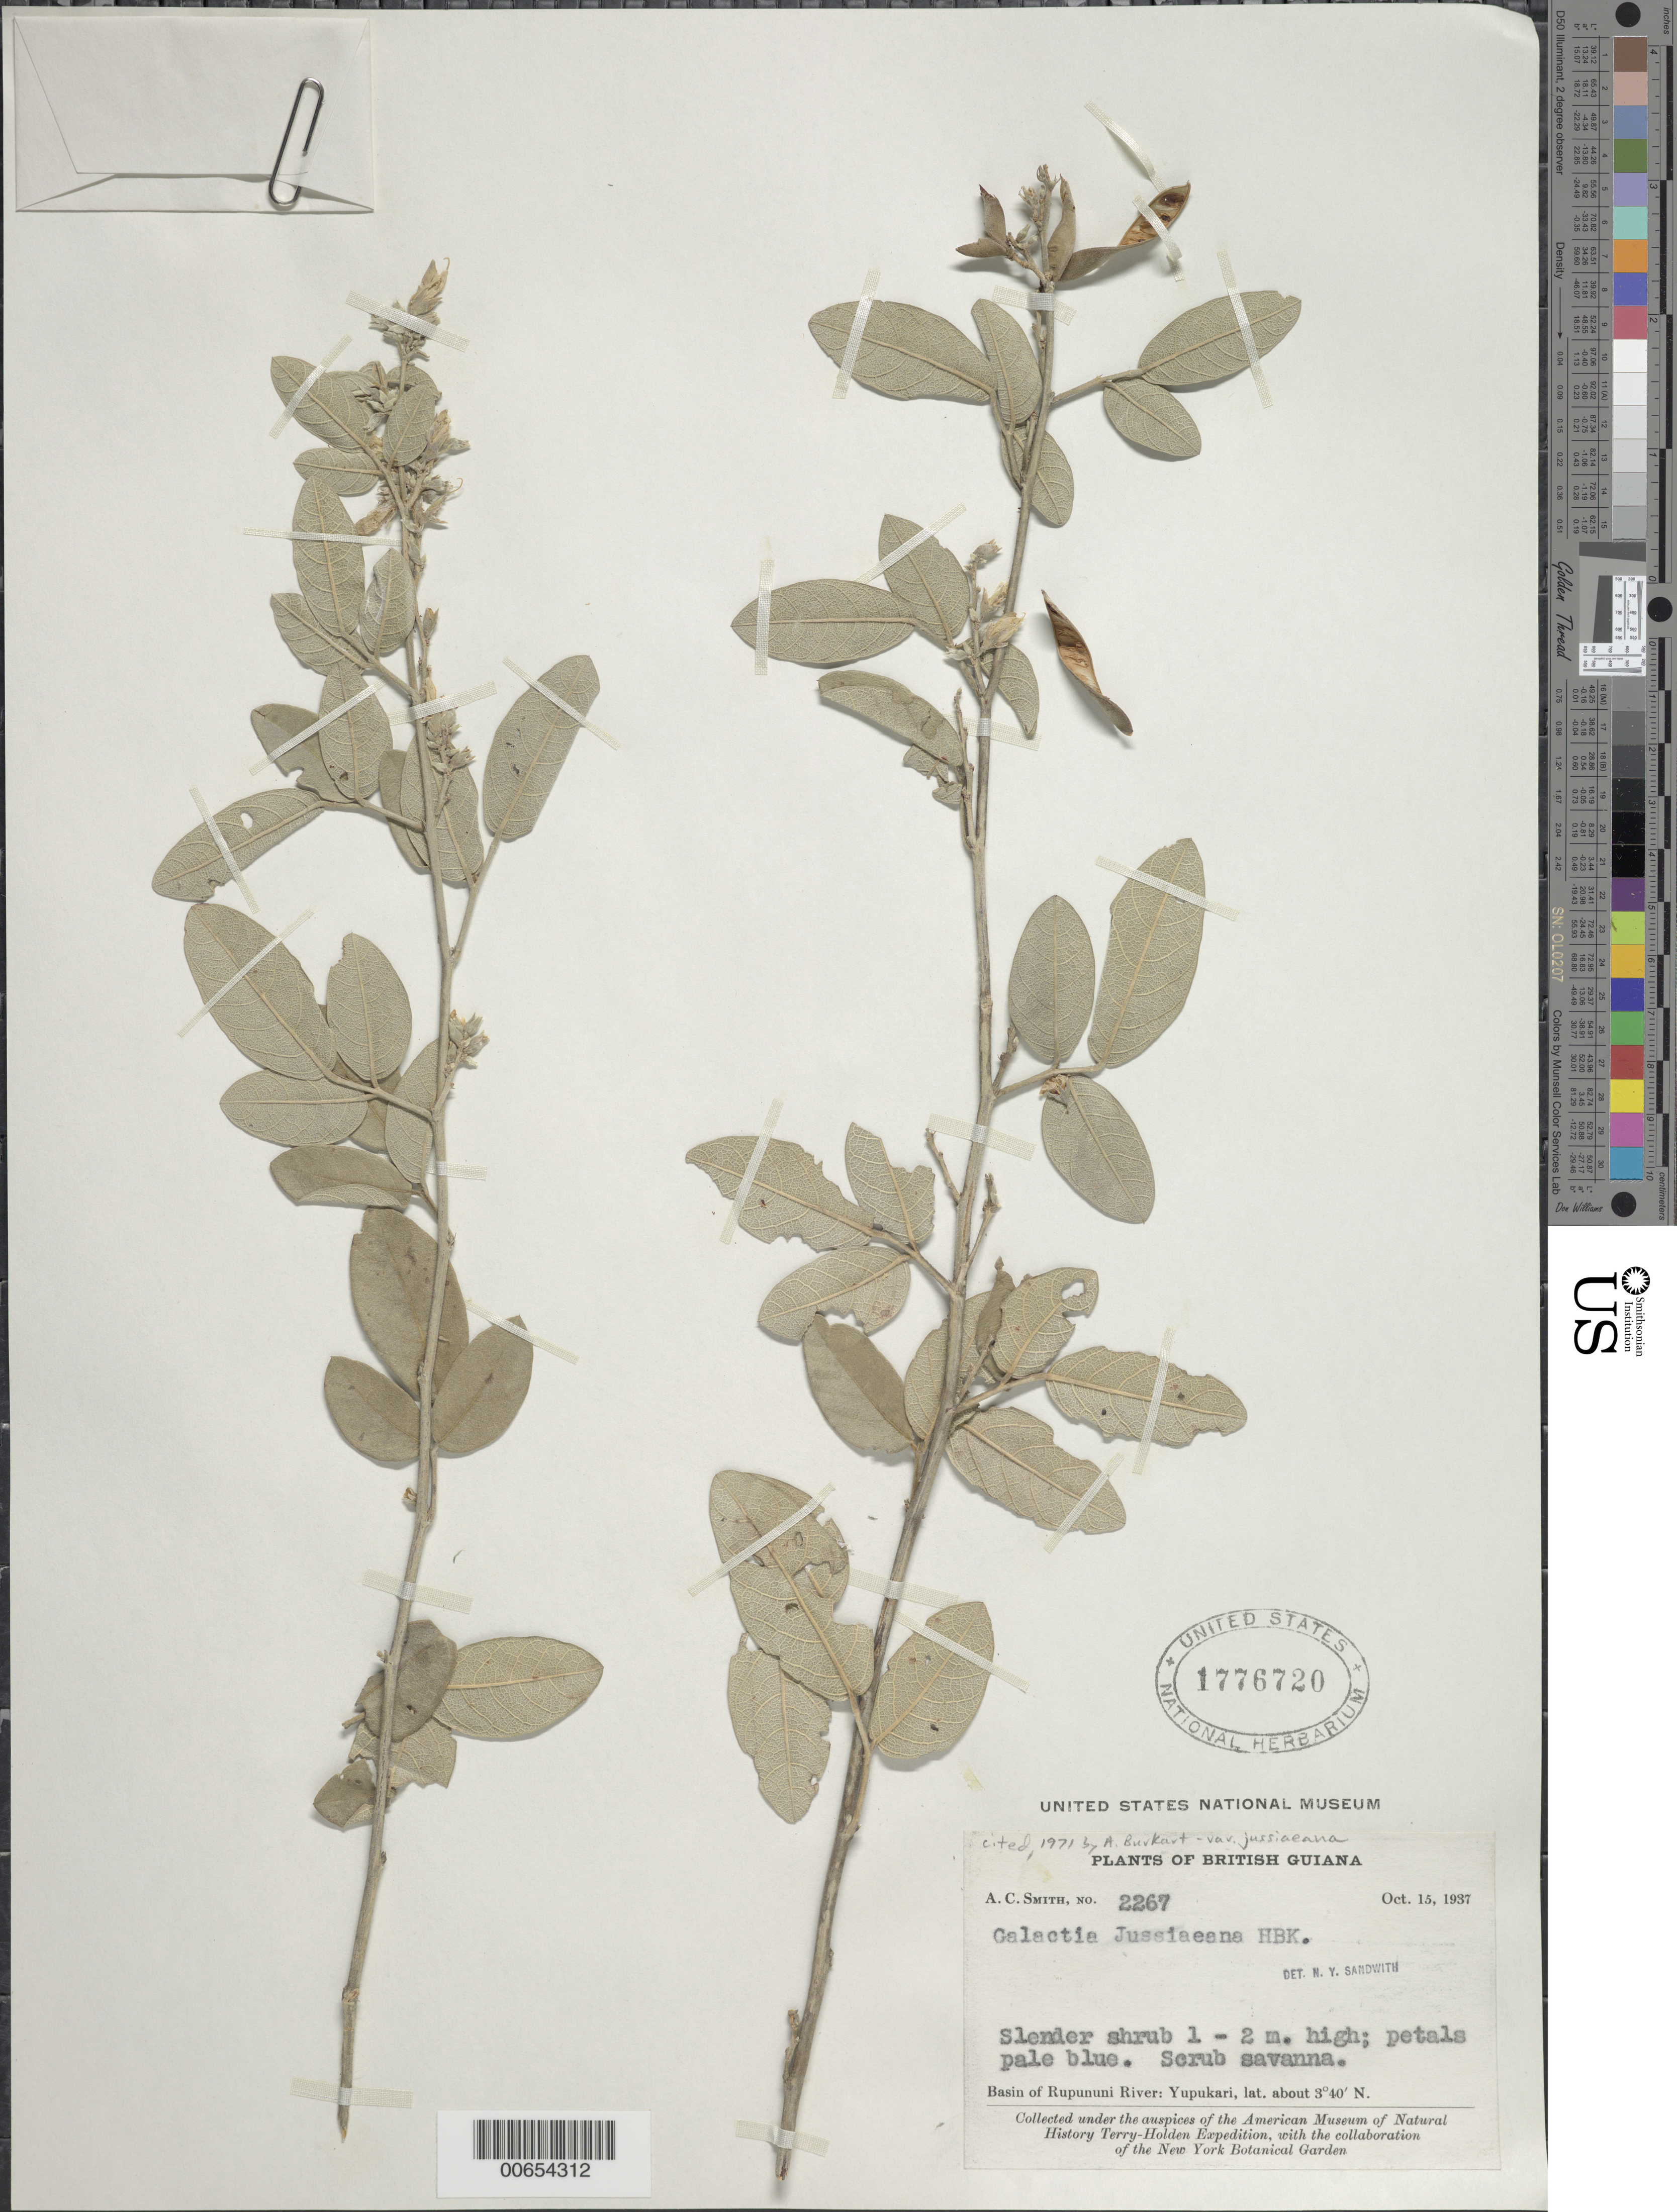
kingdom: Plantae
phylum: Tracheophyta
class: Magnoliopsida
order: Fabales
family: Fabaceae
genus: Galactia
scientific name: Galactia jussiaeana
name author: Kunth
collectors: A. C. Smith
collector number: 2267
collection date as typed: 15-Oct-37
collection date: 1937-10-15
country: Guyana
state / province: U. Takutu-U. Essequibo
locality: Yupukari, Rupununi River basin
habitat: Scrub savanna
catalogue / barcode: US 1776720